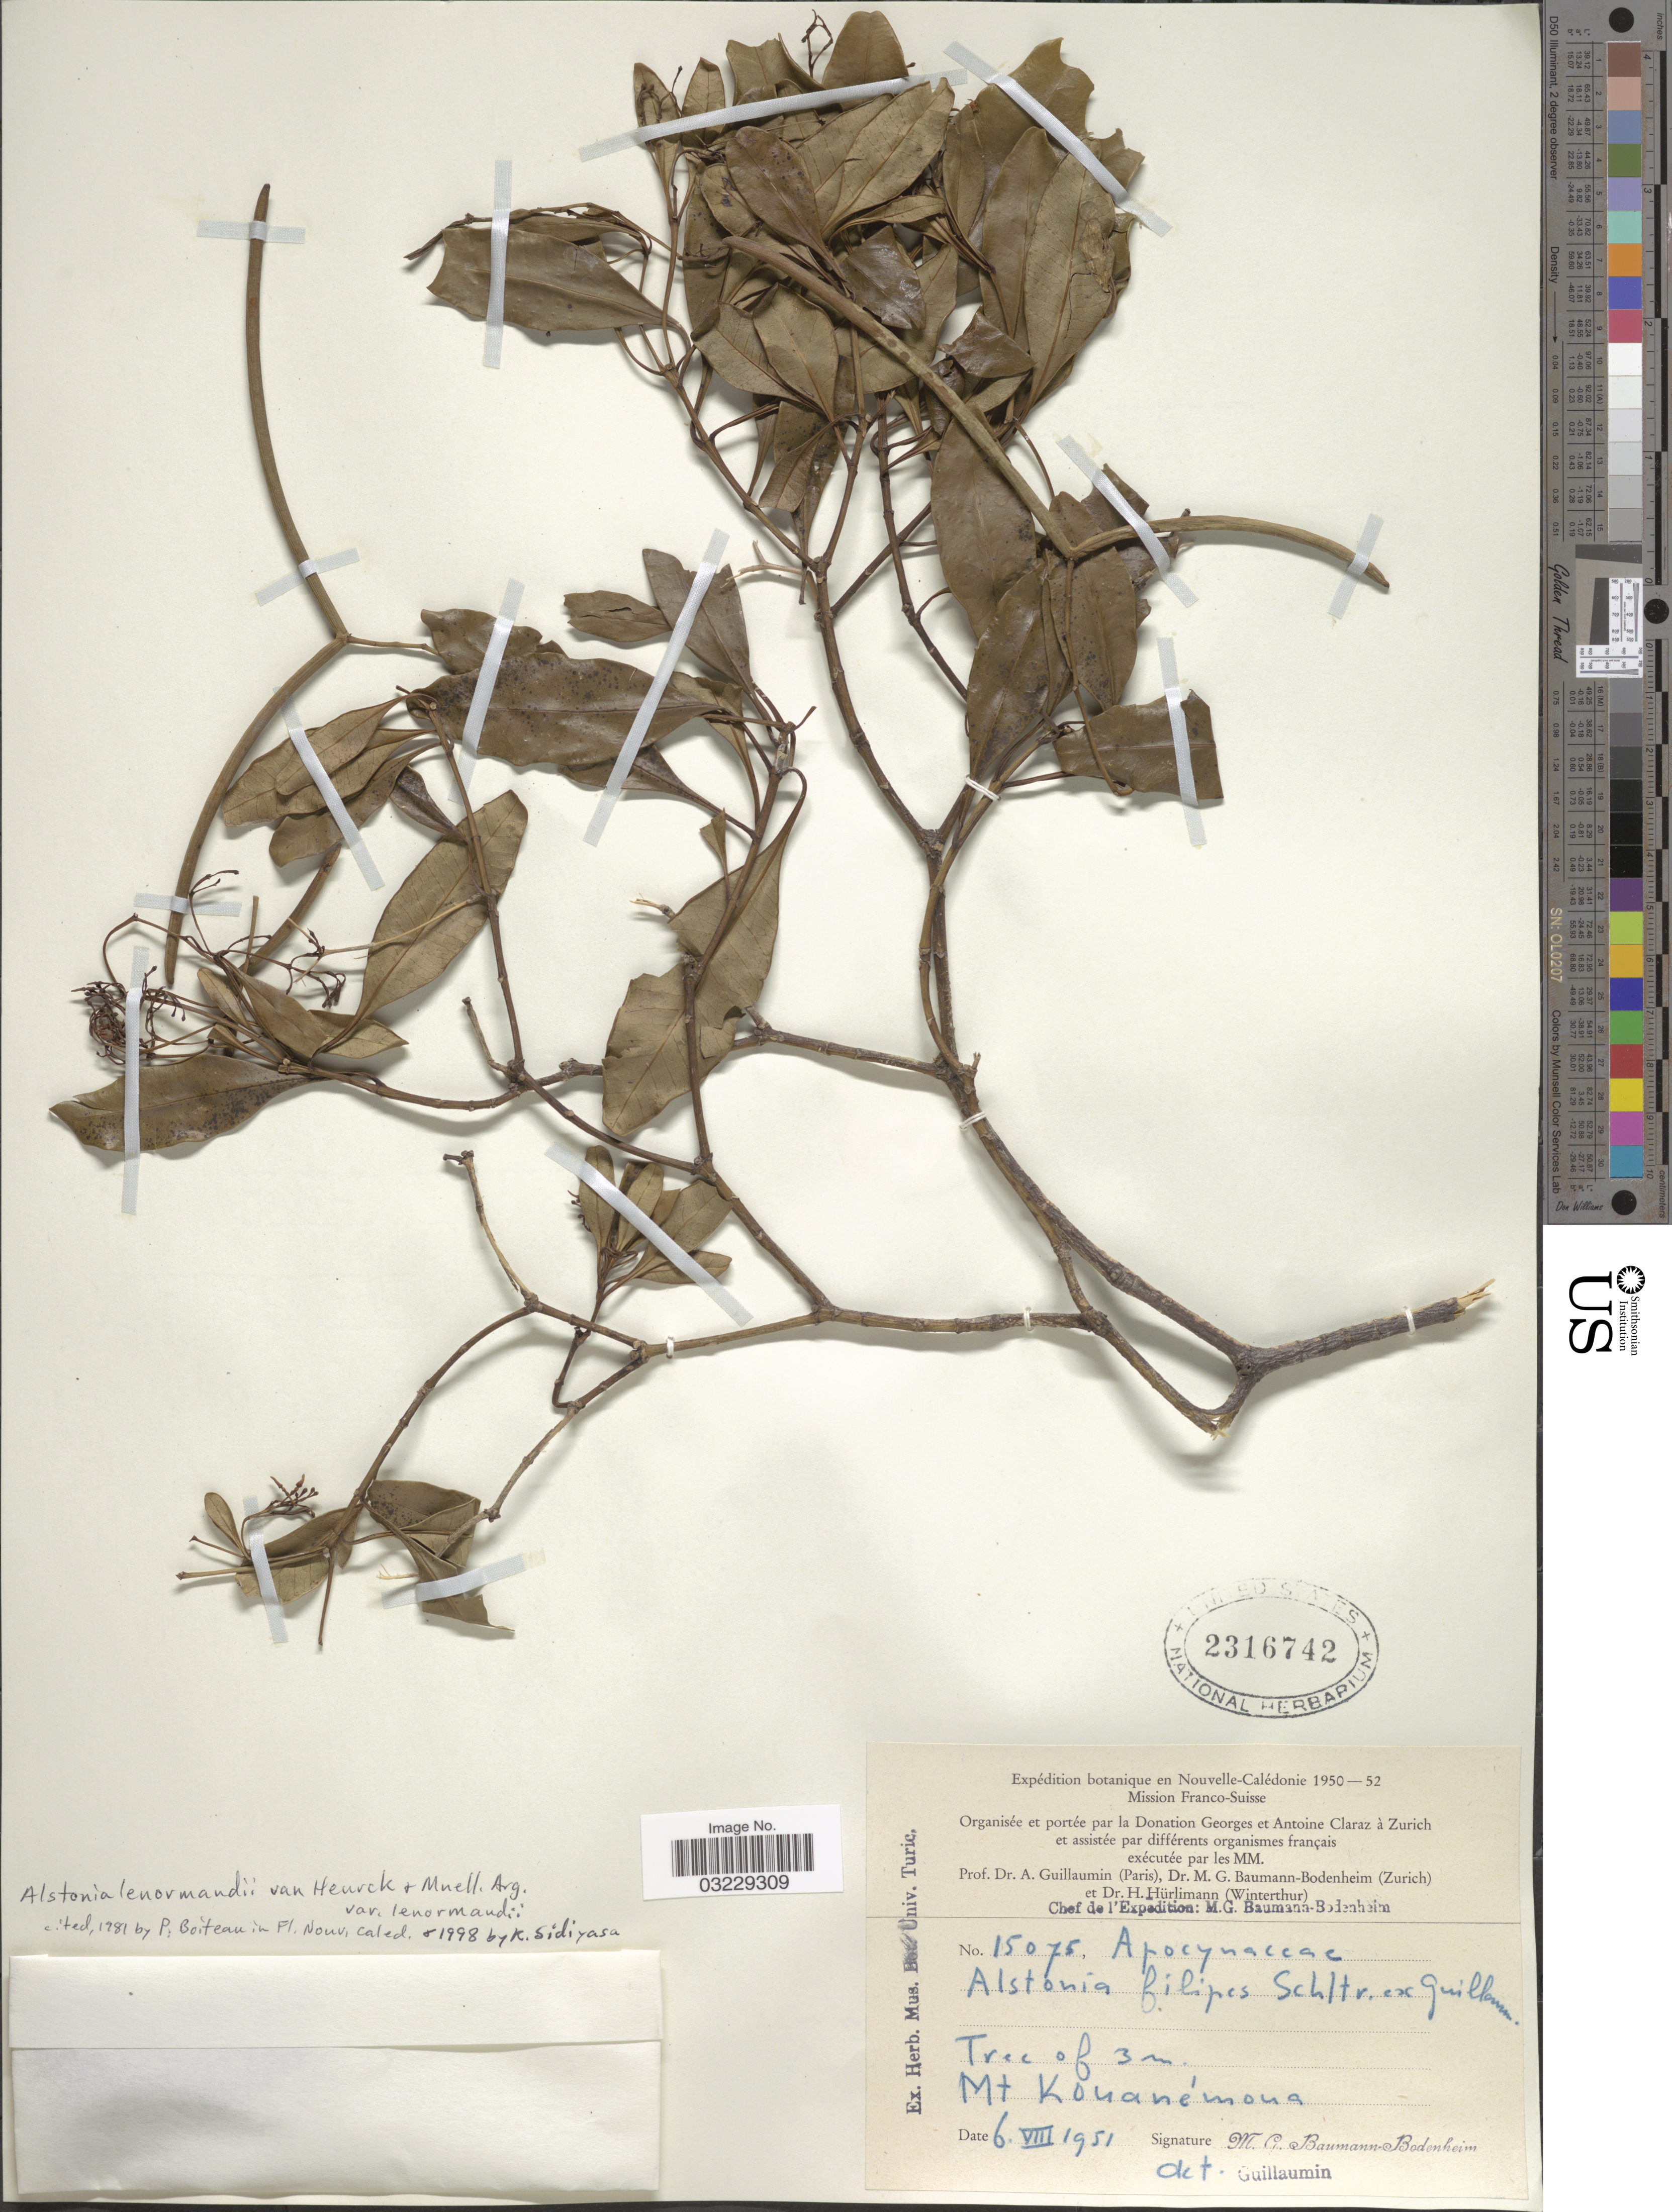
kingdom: Plantae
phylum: Tracheophyta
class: Magnoliopsida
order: Gentianales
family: Apocynaceae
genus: Alstonia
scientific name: Alstonia lenormandii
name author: Van Heurck & Müll. Arg.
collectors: M. G. Baumann-Bodenheim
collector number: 15075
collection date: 1951-08-06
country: New Caledonia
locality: Mt Kouane'moua.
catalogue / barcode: US 2316742